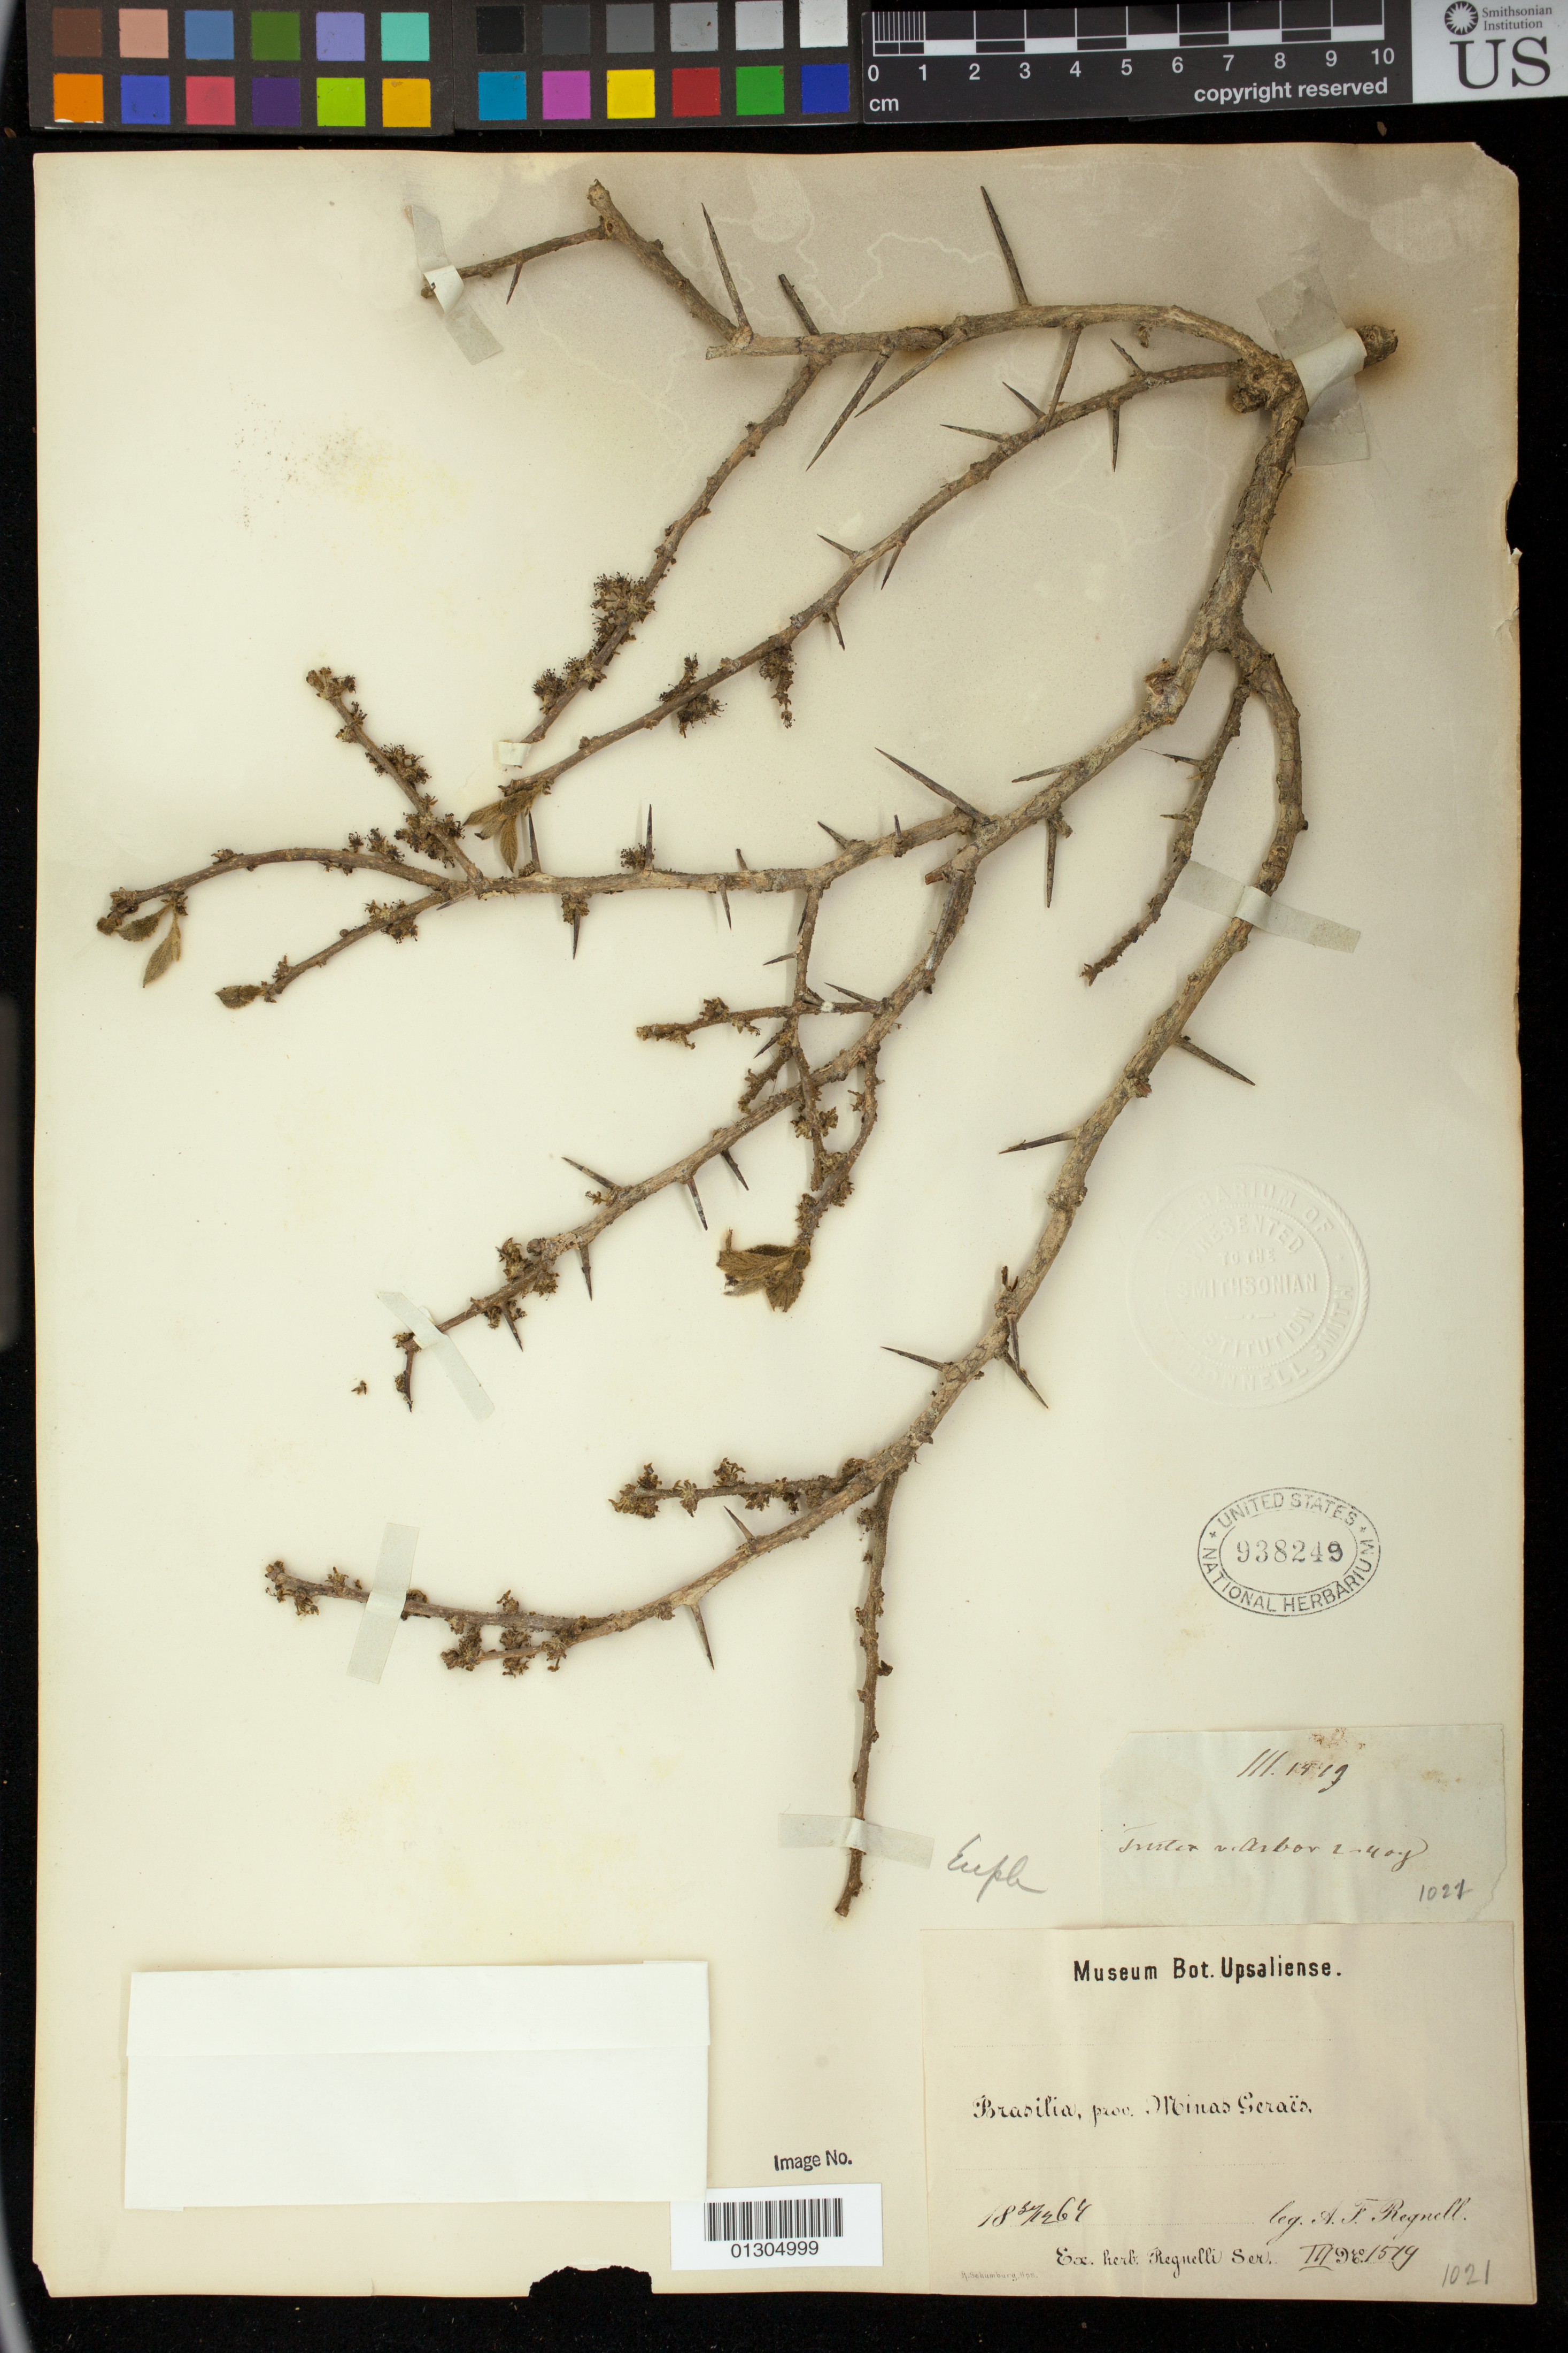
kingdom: Plantae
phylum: Tracheophyta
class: Magnoliopsida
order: Malpighiales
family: Euphorbiaceae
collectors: A. F. Regnell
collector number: III 1519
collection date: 1864-12-30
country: Brazil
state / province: Minas Gerais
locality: Brasilia [Brazil as used here?]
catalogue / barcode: US 938249